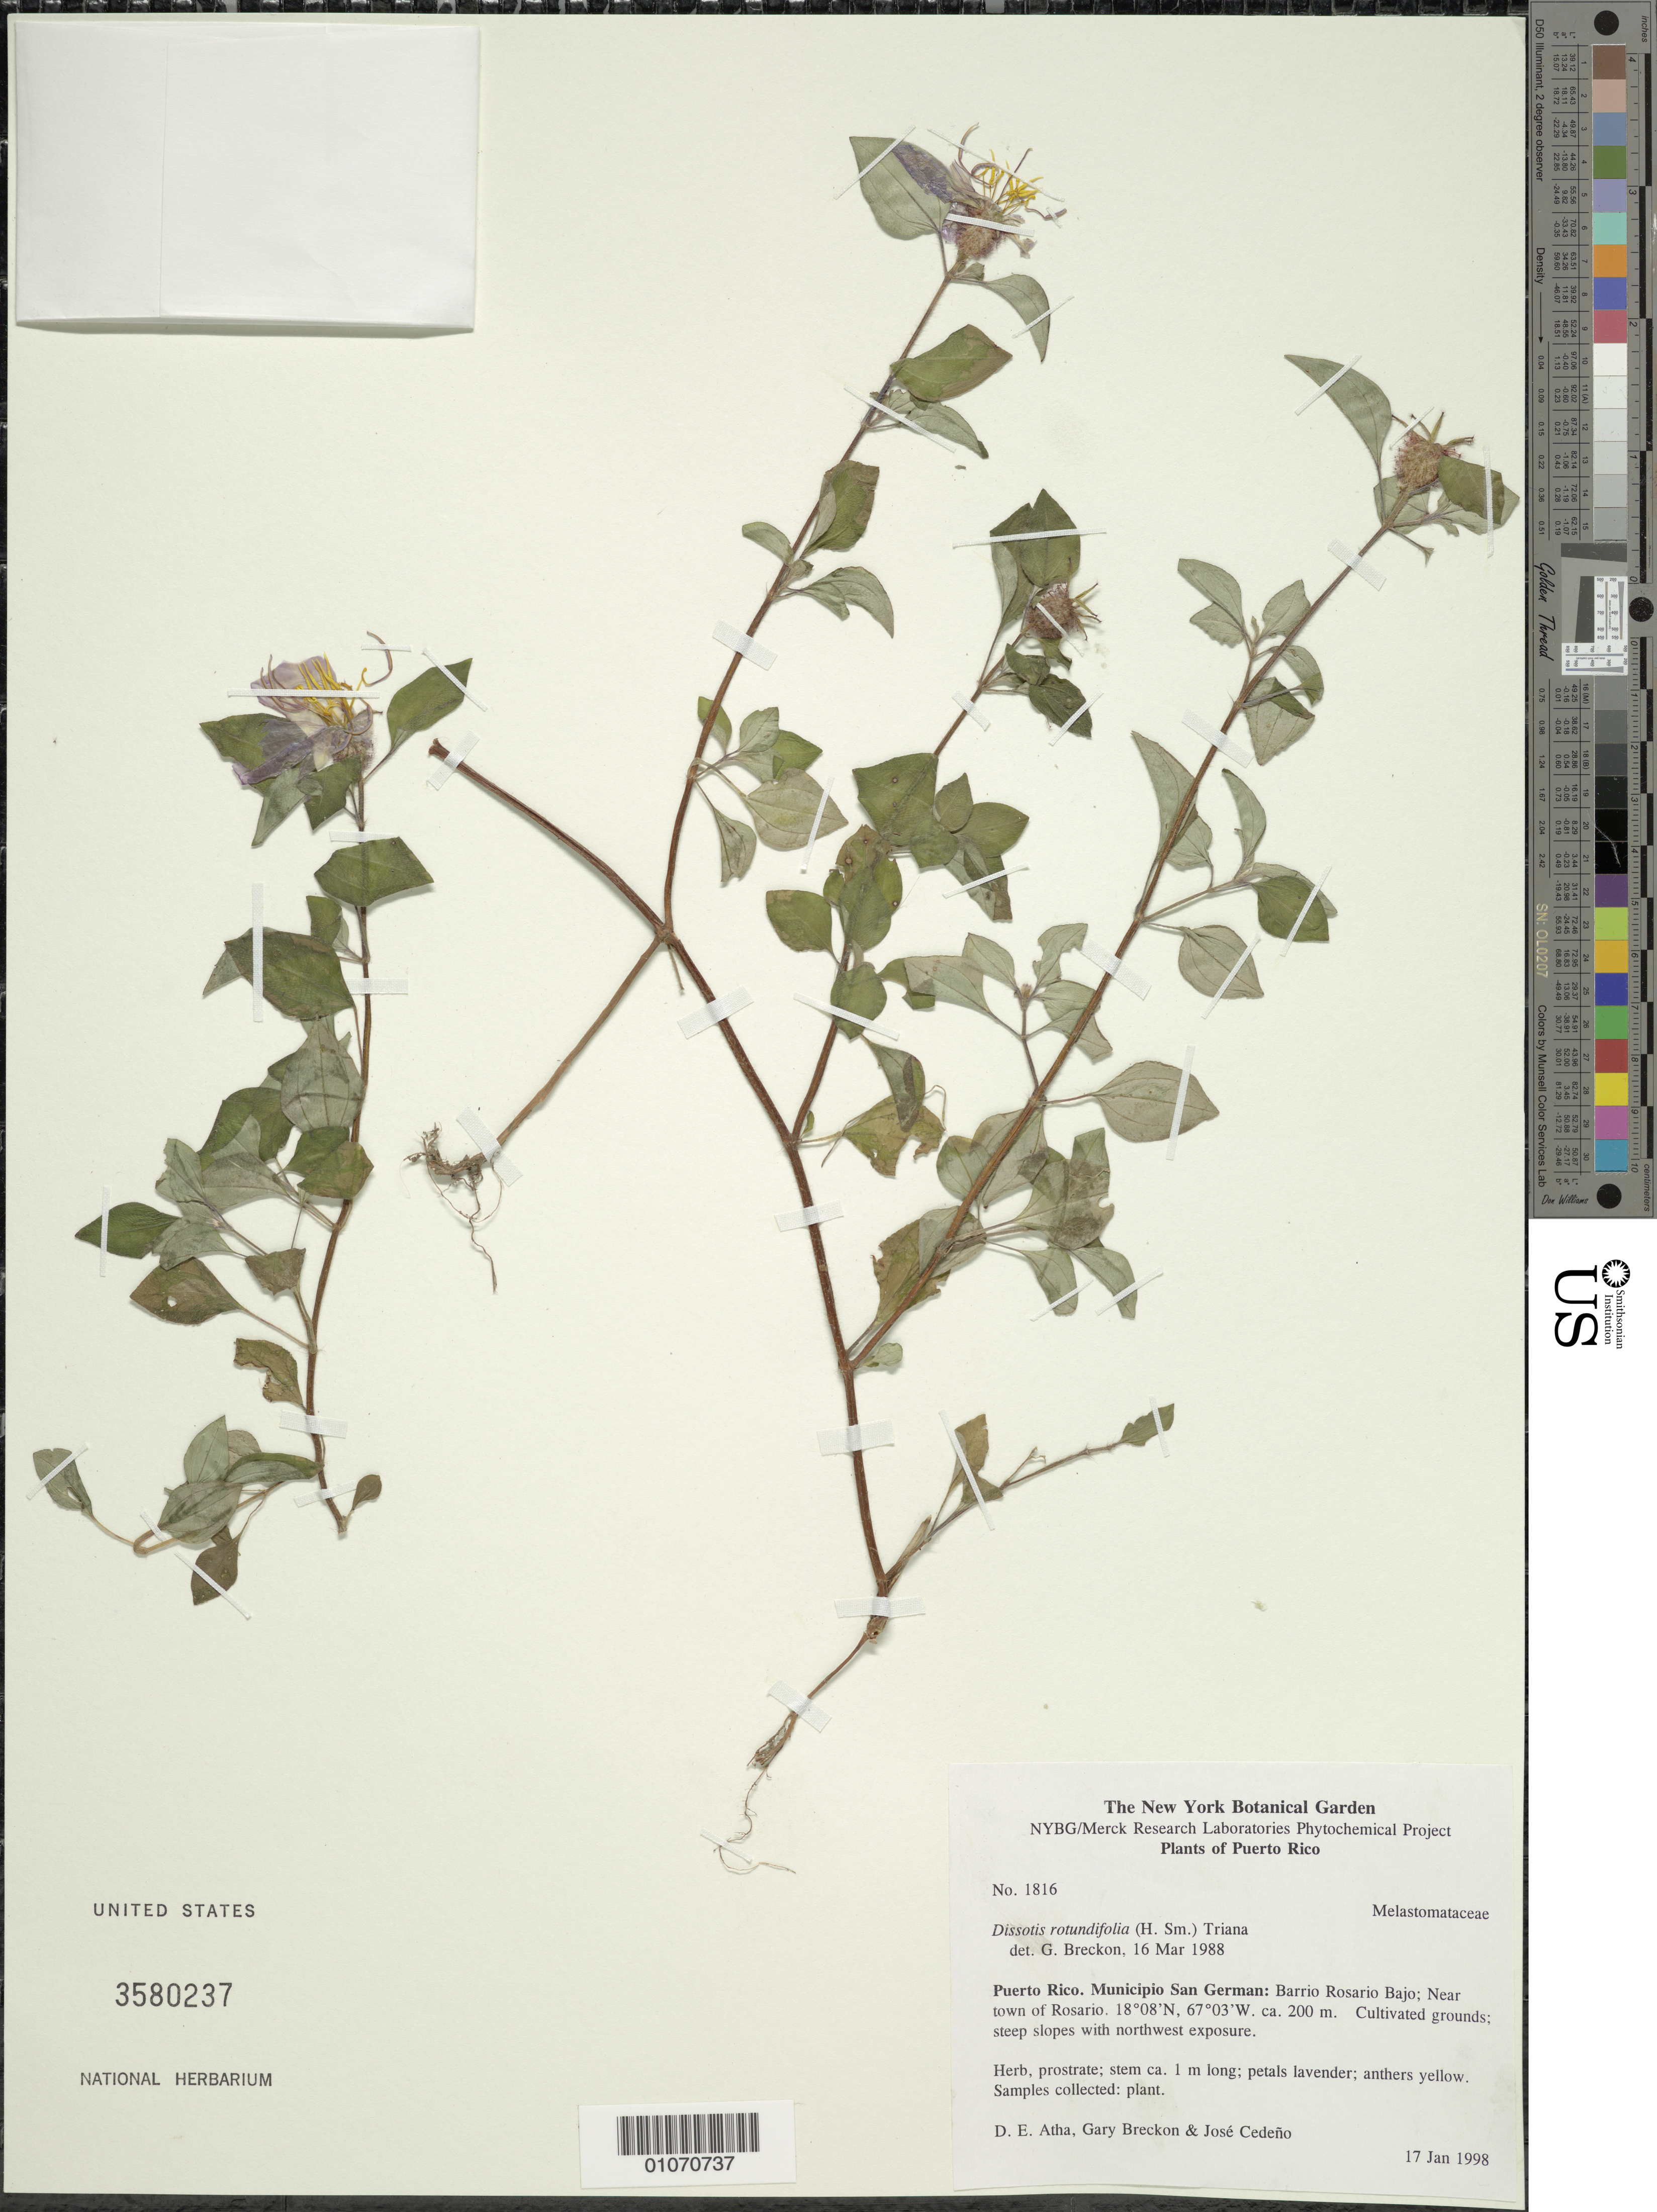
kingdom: Plantae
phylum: Tracheophyta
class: Magnoliopsida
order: Myrtales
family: Melastomataceae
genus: Heterotis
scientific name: Heterotis rotundifolia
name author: (Sm.) Jacq.-Fél.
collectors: D. Atha, G. J. Breckon & J. Cedeño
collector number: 1816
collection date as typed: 17 Jan 1998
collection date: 1998-01-17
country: Puerto Rico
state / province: San Germán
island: Puerto Rico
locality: Municipio San German, Barrio Rosario Bajo, near town of Rosario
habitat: Cultivated grounds; steep slopes with northwest exposure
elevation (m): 200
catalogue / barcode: US 3580237